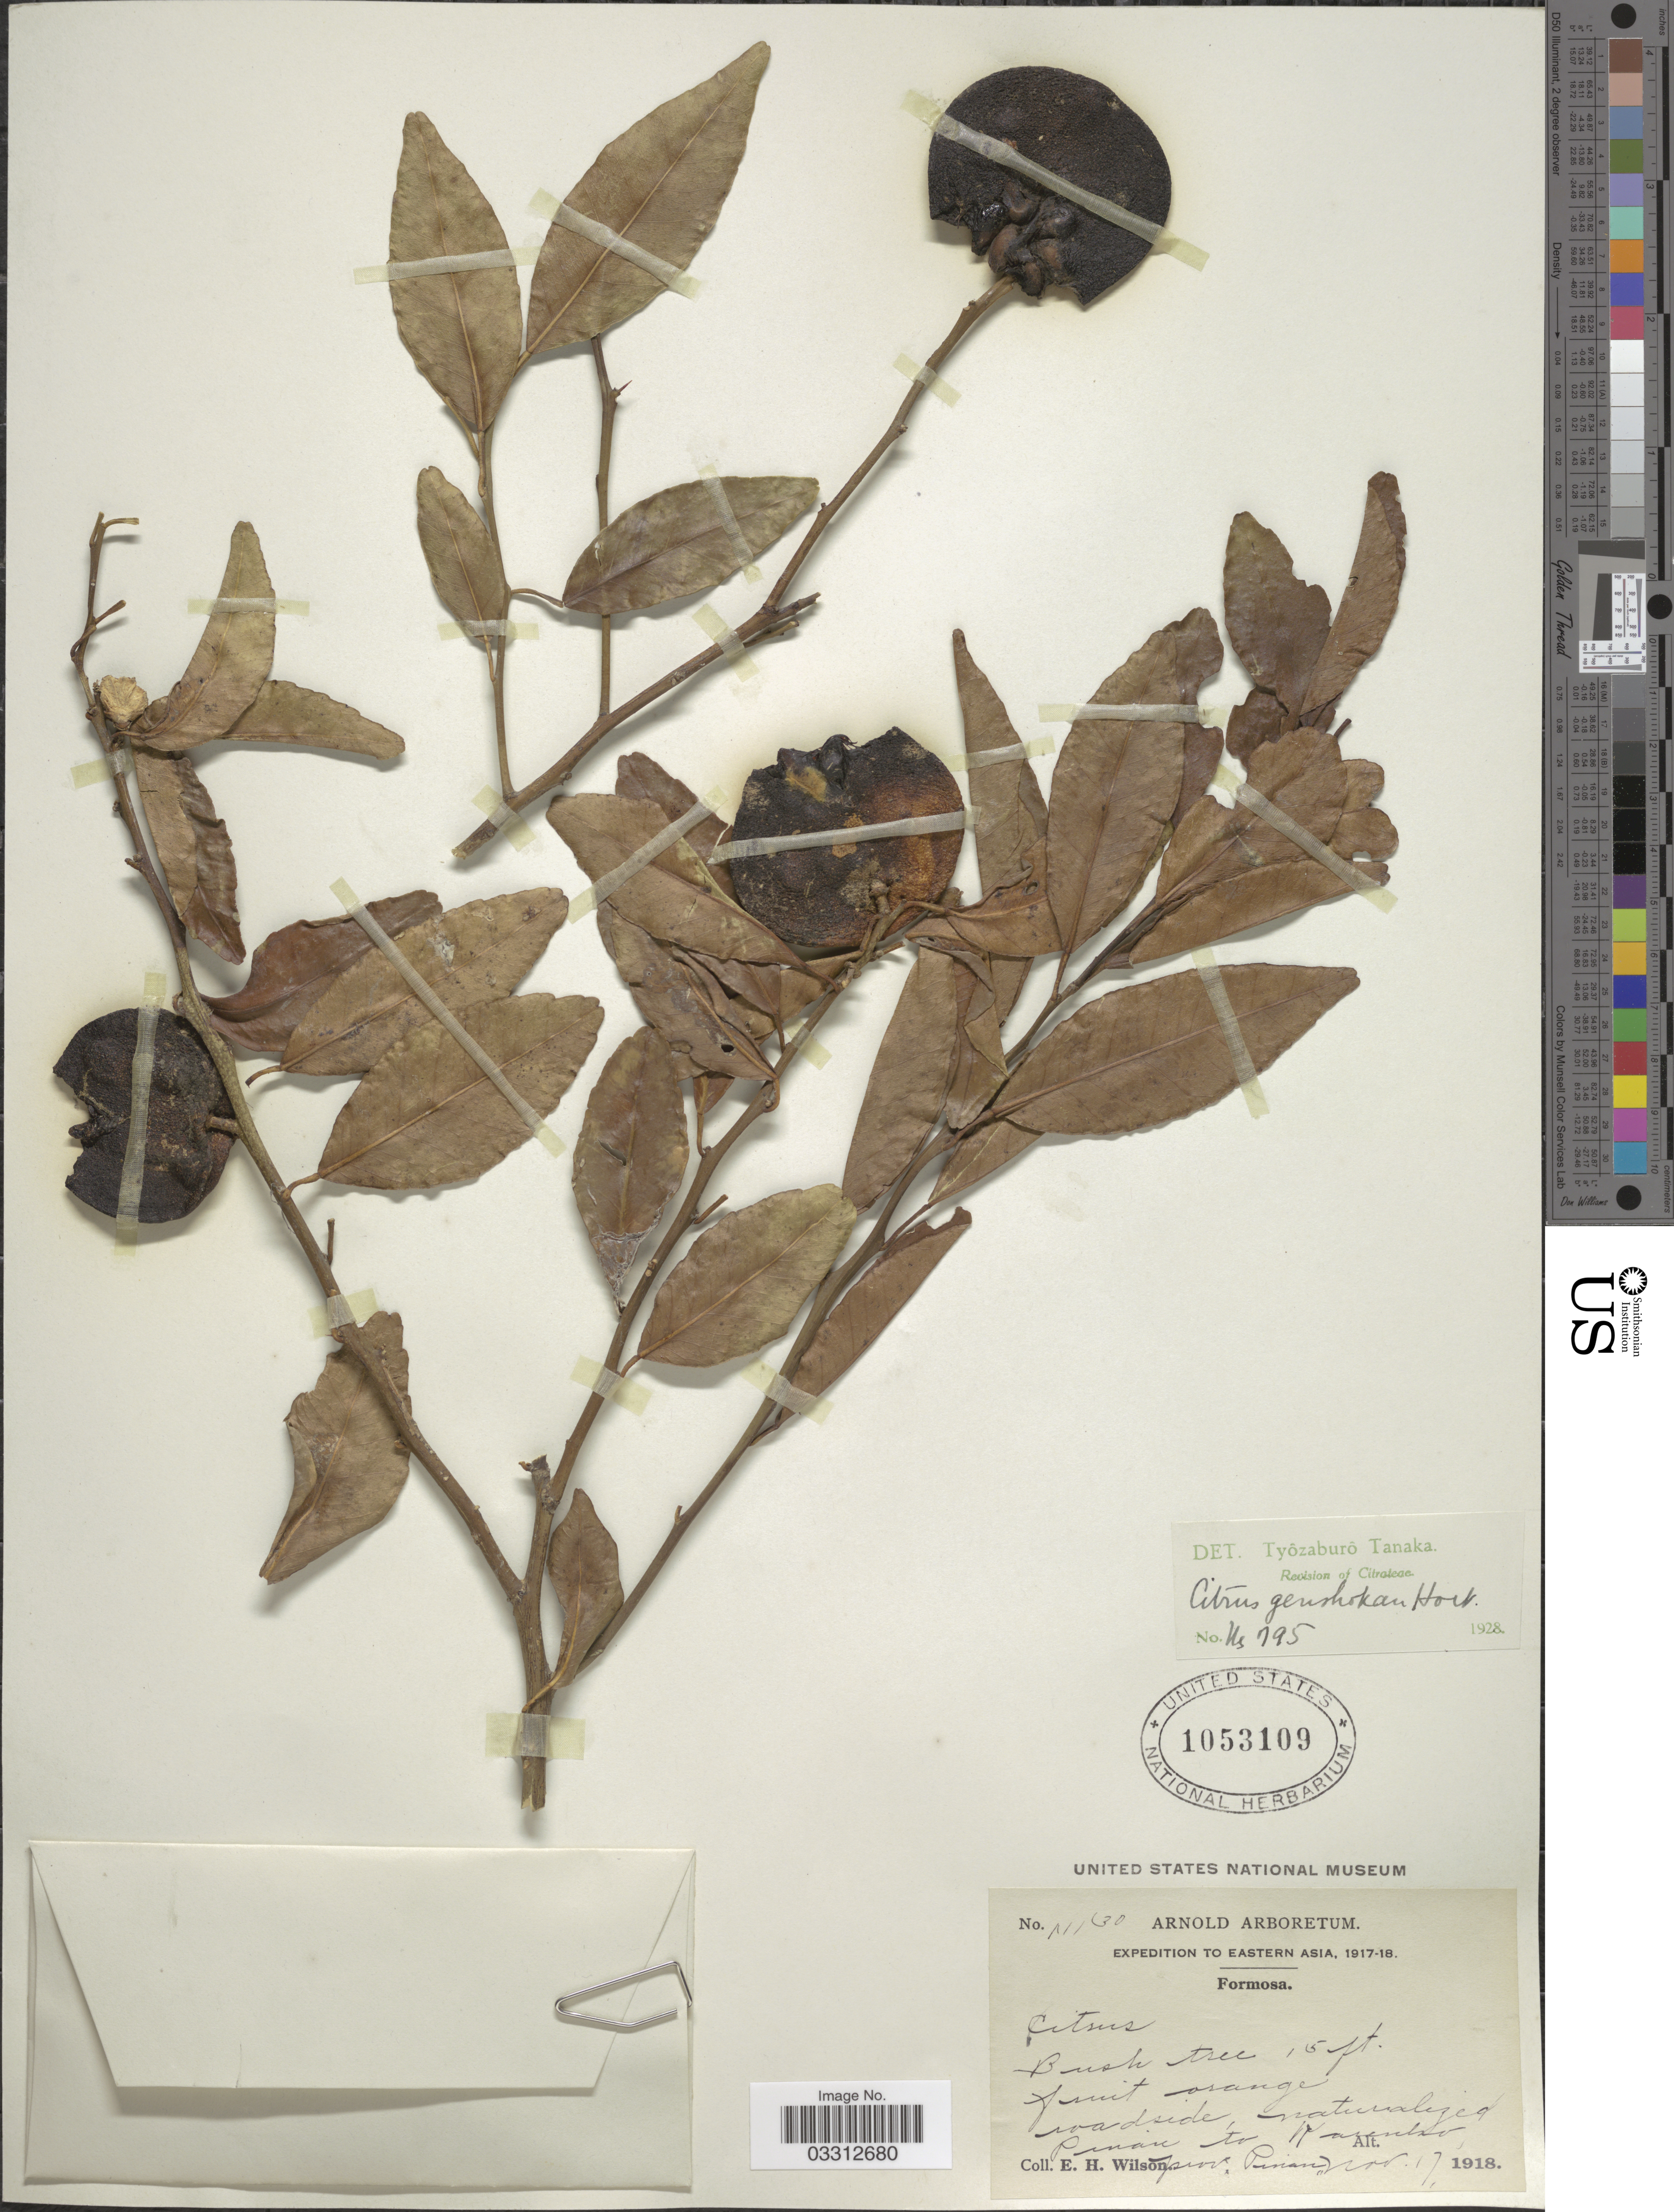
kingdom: Plantae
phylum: Tracheophyta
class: Magnoliopsida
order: Sapindales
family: Rutaceae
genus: Citrus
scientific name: Citrus genshokan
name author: Yu. Tanaka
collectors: E. Wilson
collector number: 11130*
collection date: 1918-11-17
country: Taiwan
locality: Eastern Asia, Formosa, Pinan to Karenko, Prov. Pinan.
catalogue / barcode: US 1053109